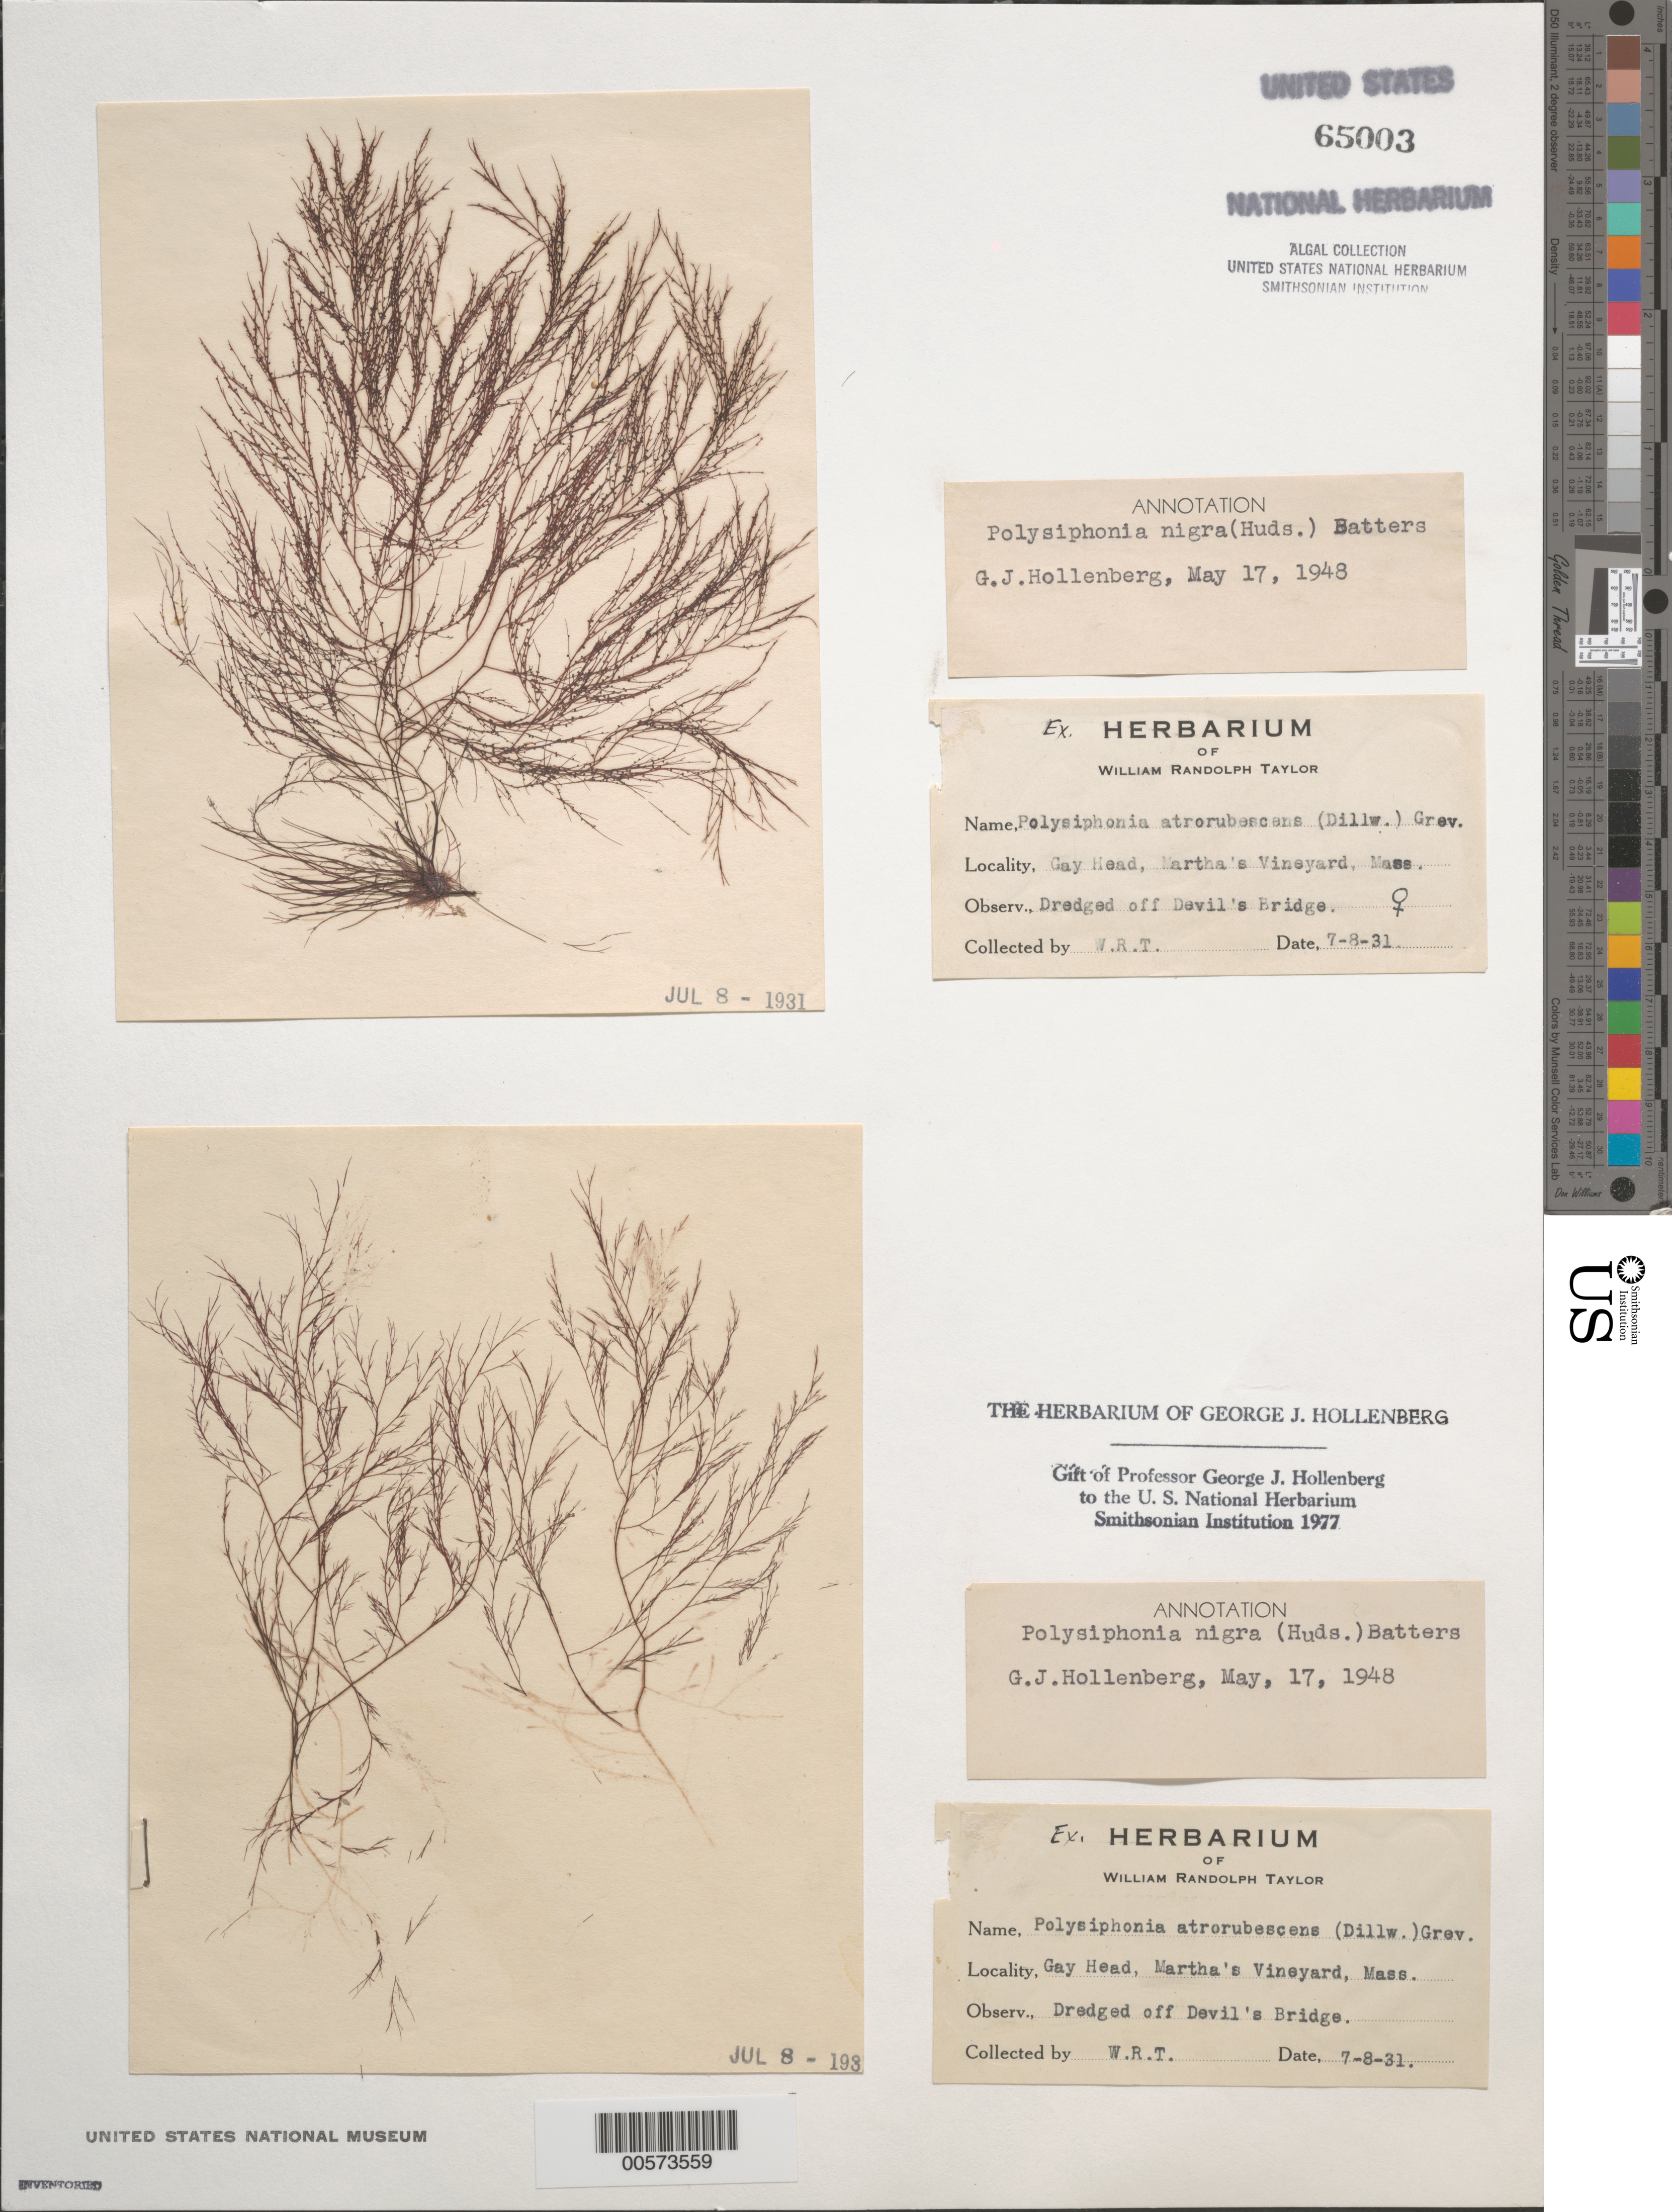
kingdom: Plantae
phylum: Rhodophyta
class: Florideophyceae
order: Ceramiales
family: Rhodomelaceae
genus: Vertebrata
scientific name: Vertebrata nigra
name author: (Hudson) Diaz-Tapia & Maggs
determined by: Algae name updating Project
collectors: W. R. Taylor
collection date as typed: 08 Jul 1931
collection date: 1931-07-08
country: United States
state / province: Massachusetts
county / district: Dukes County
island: Martha's Vineyard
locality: Gay Head, off Devil's Bridge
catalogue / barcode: US 65003